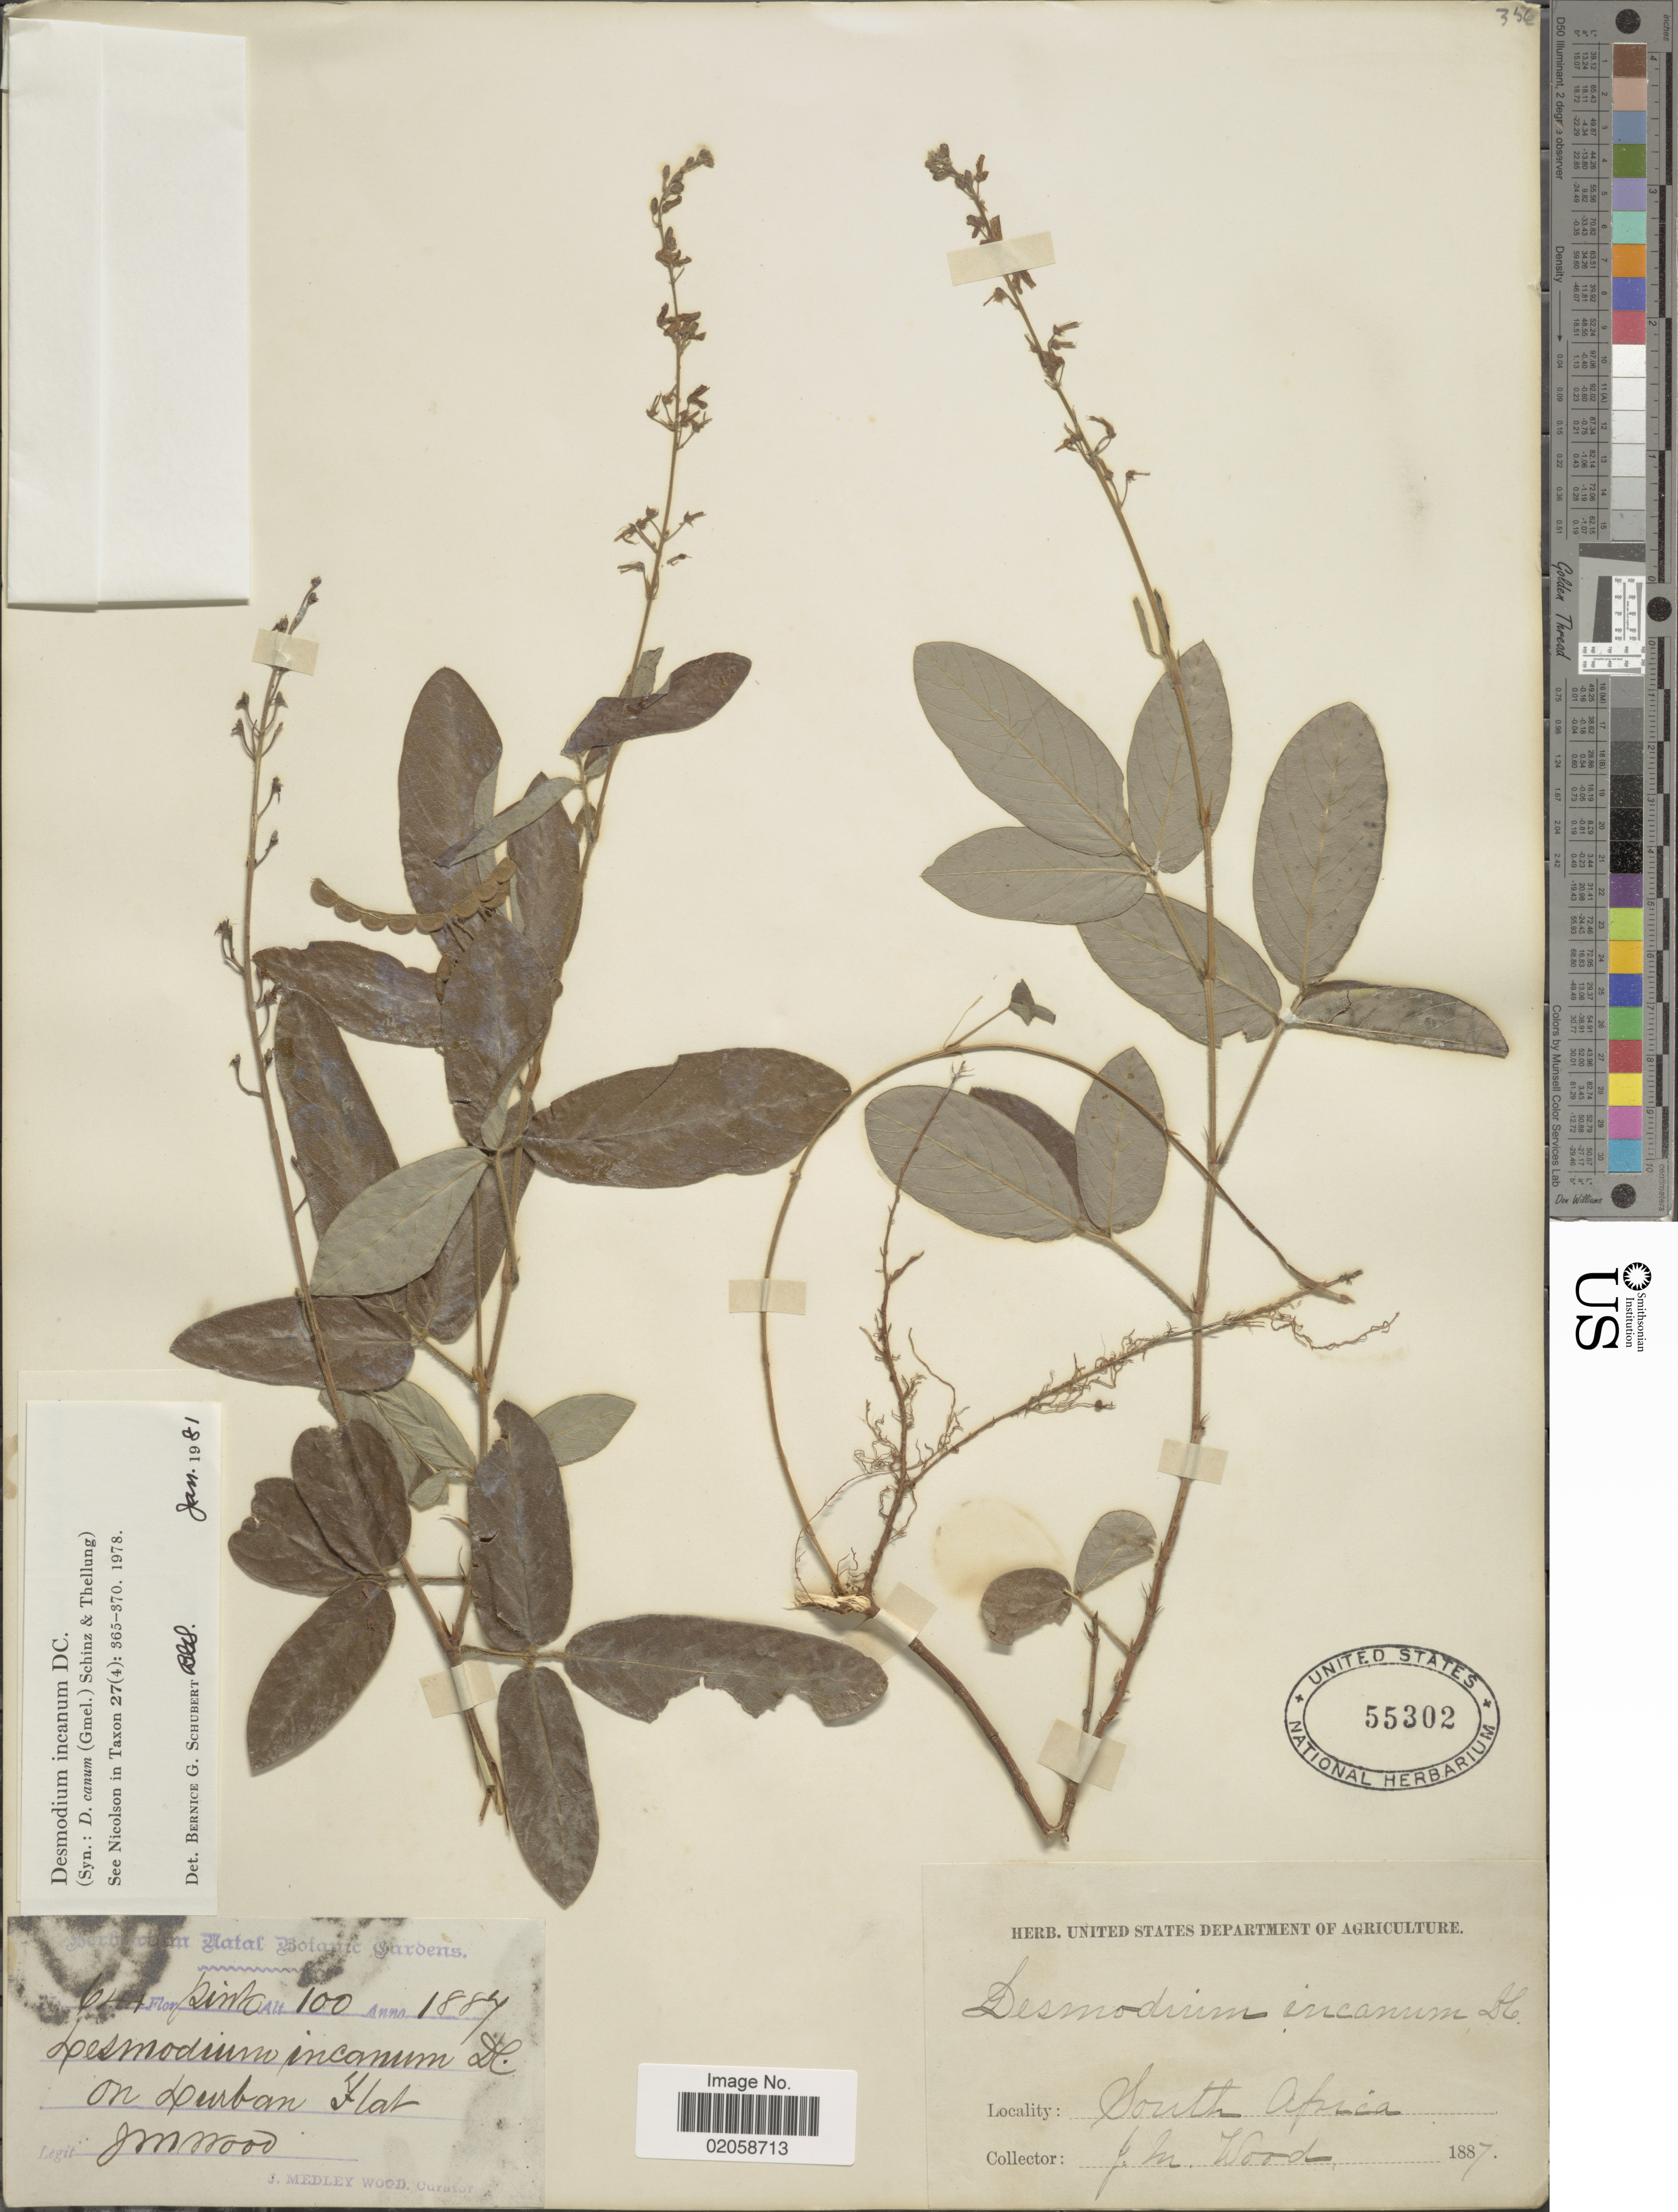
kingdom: Plantae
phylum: Tracheophyta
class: Magnoliopsida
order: Fabales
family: Fabaceae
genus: Desmodium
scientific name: Desmodium incanum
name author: (Sw.) DC.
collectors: J. M. Wood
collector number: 644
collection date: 1887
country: South Africa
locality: On Durban Flat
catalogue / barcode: US 55302